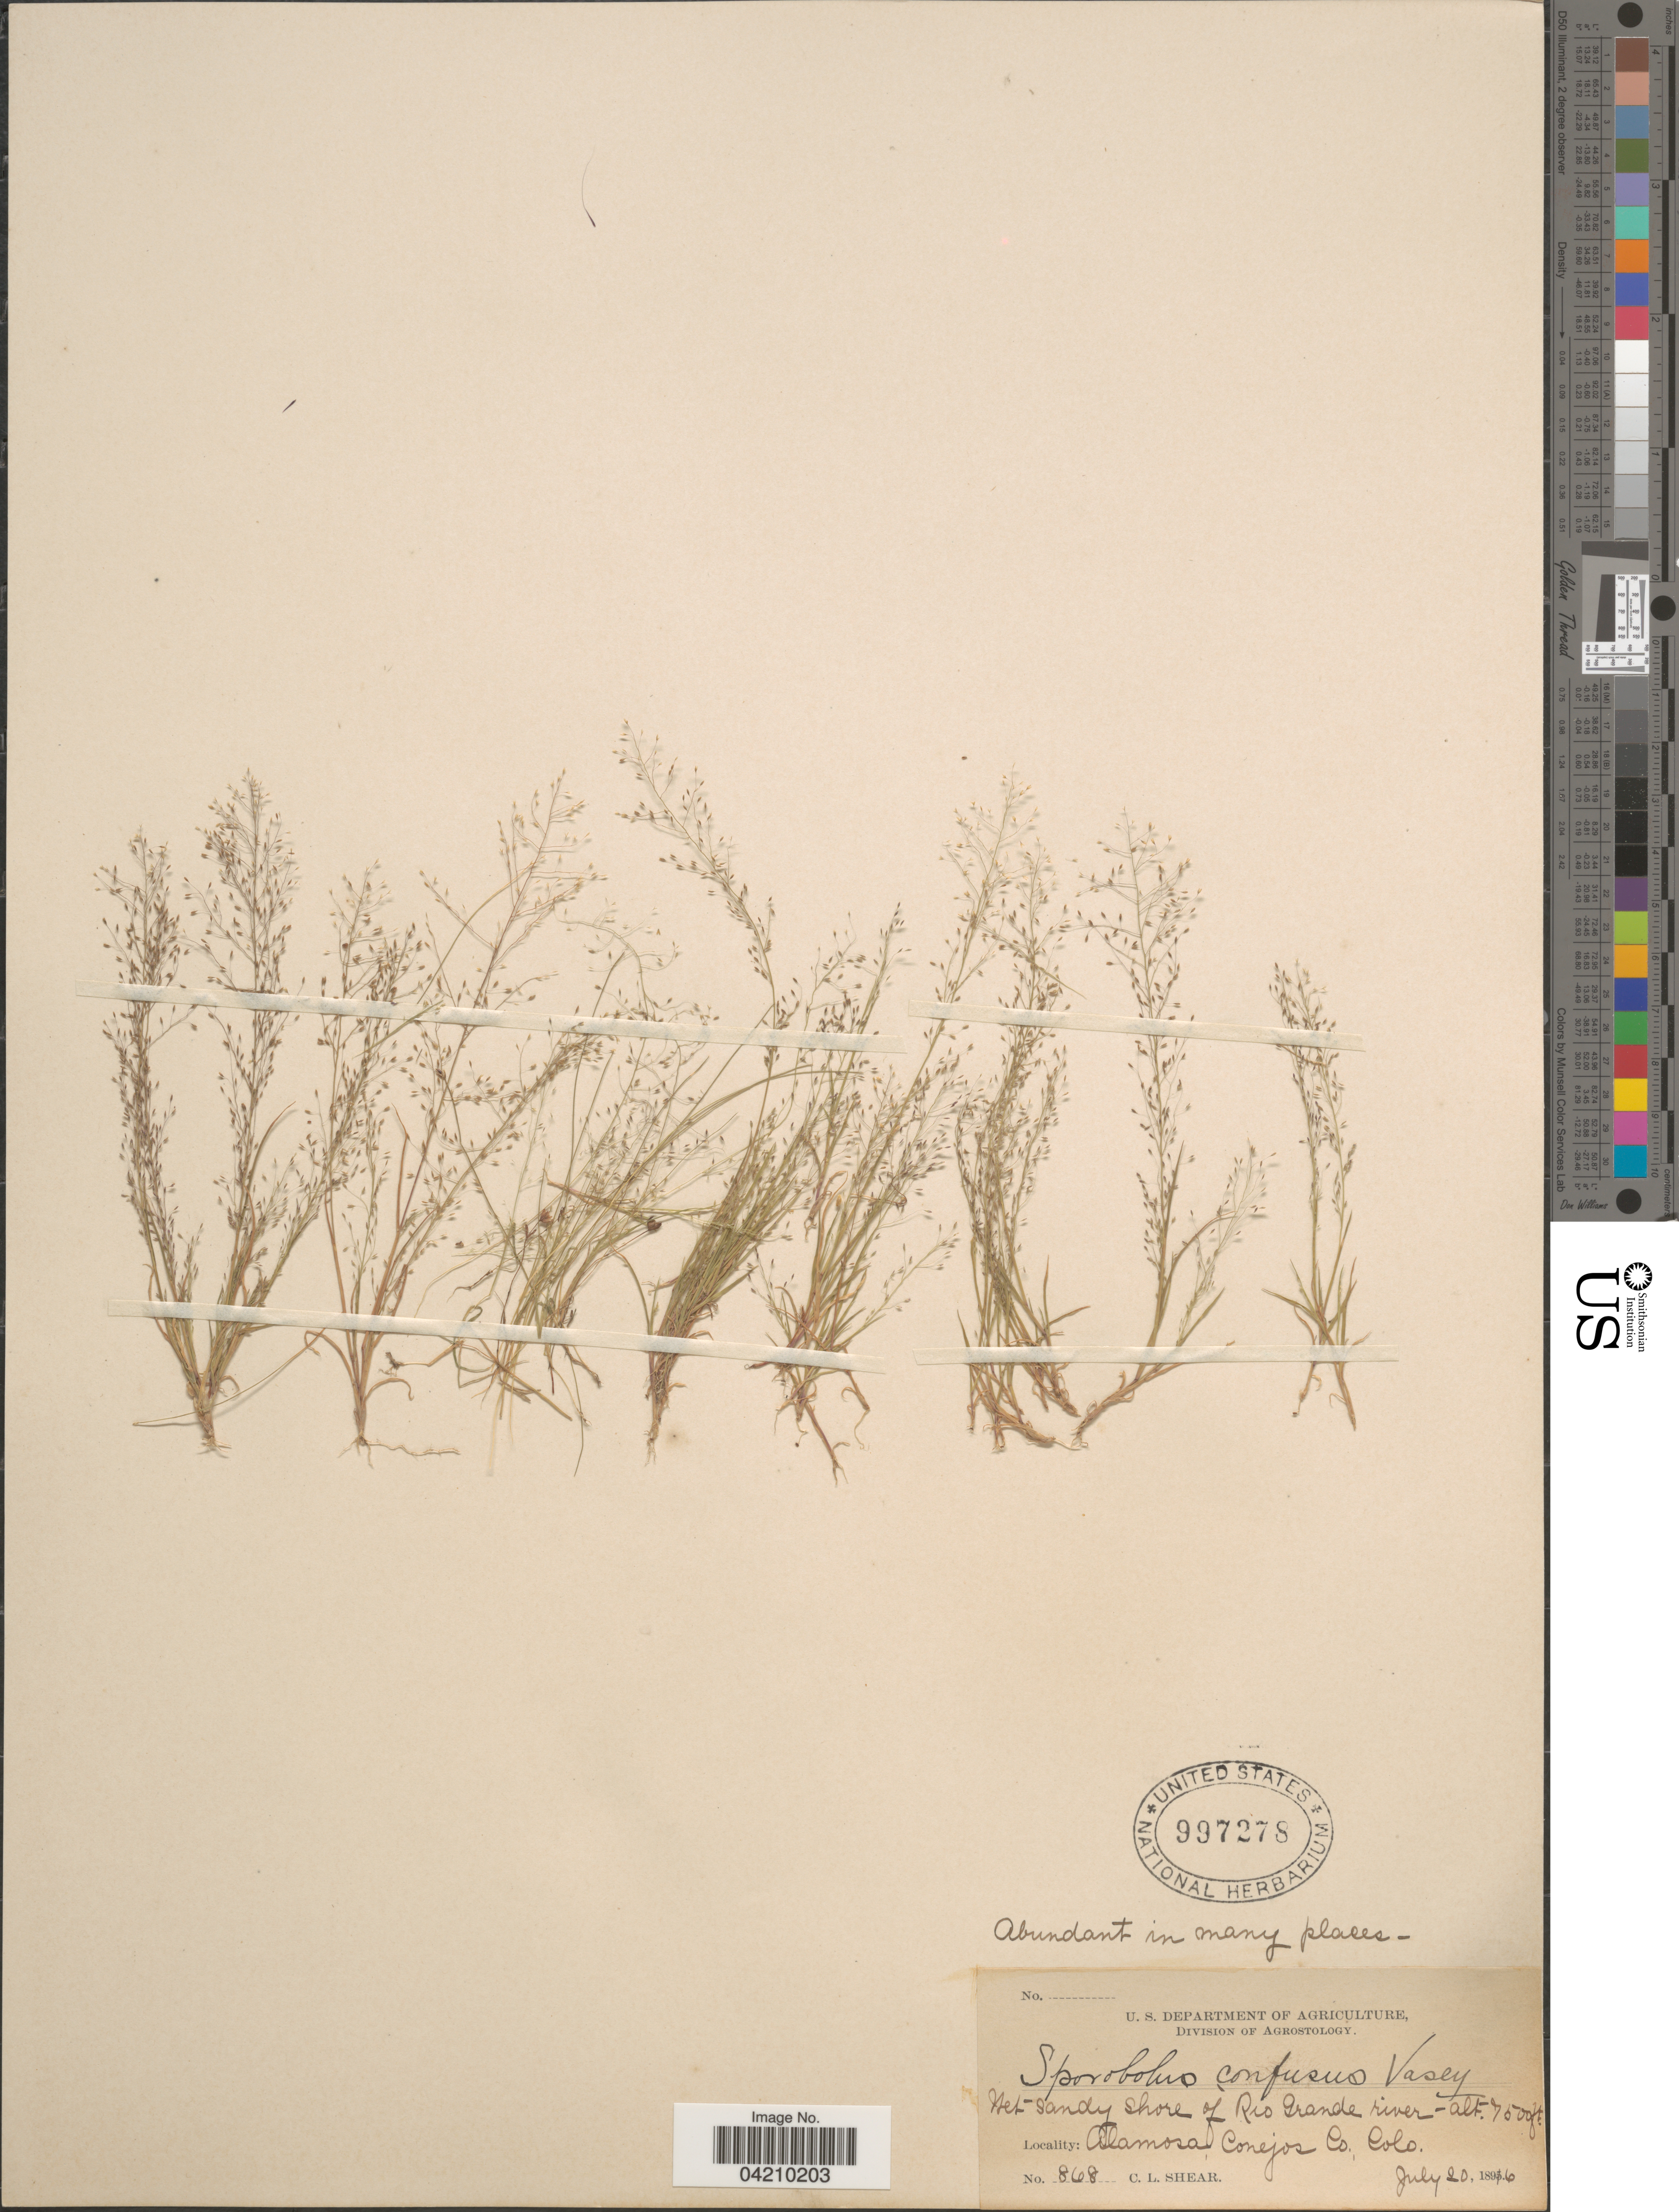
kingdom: Plantae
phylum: Tracheophyta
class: Liliopsida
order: Poales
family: Poaceae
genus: Muhlenbergia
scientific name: Muhlenbergia minutissima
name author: (Steud.) Swallen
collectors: C. L. Shear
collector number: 868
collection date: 1896-07-20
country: United States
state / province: Colorado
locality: Wet sandy shore of Rio Grande river. Alamosa, Conejos Co.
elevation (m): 2286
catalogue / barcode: US 997278